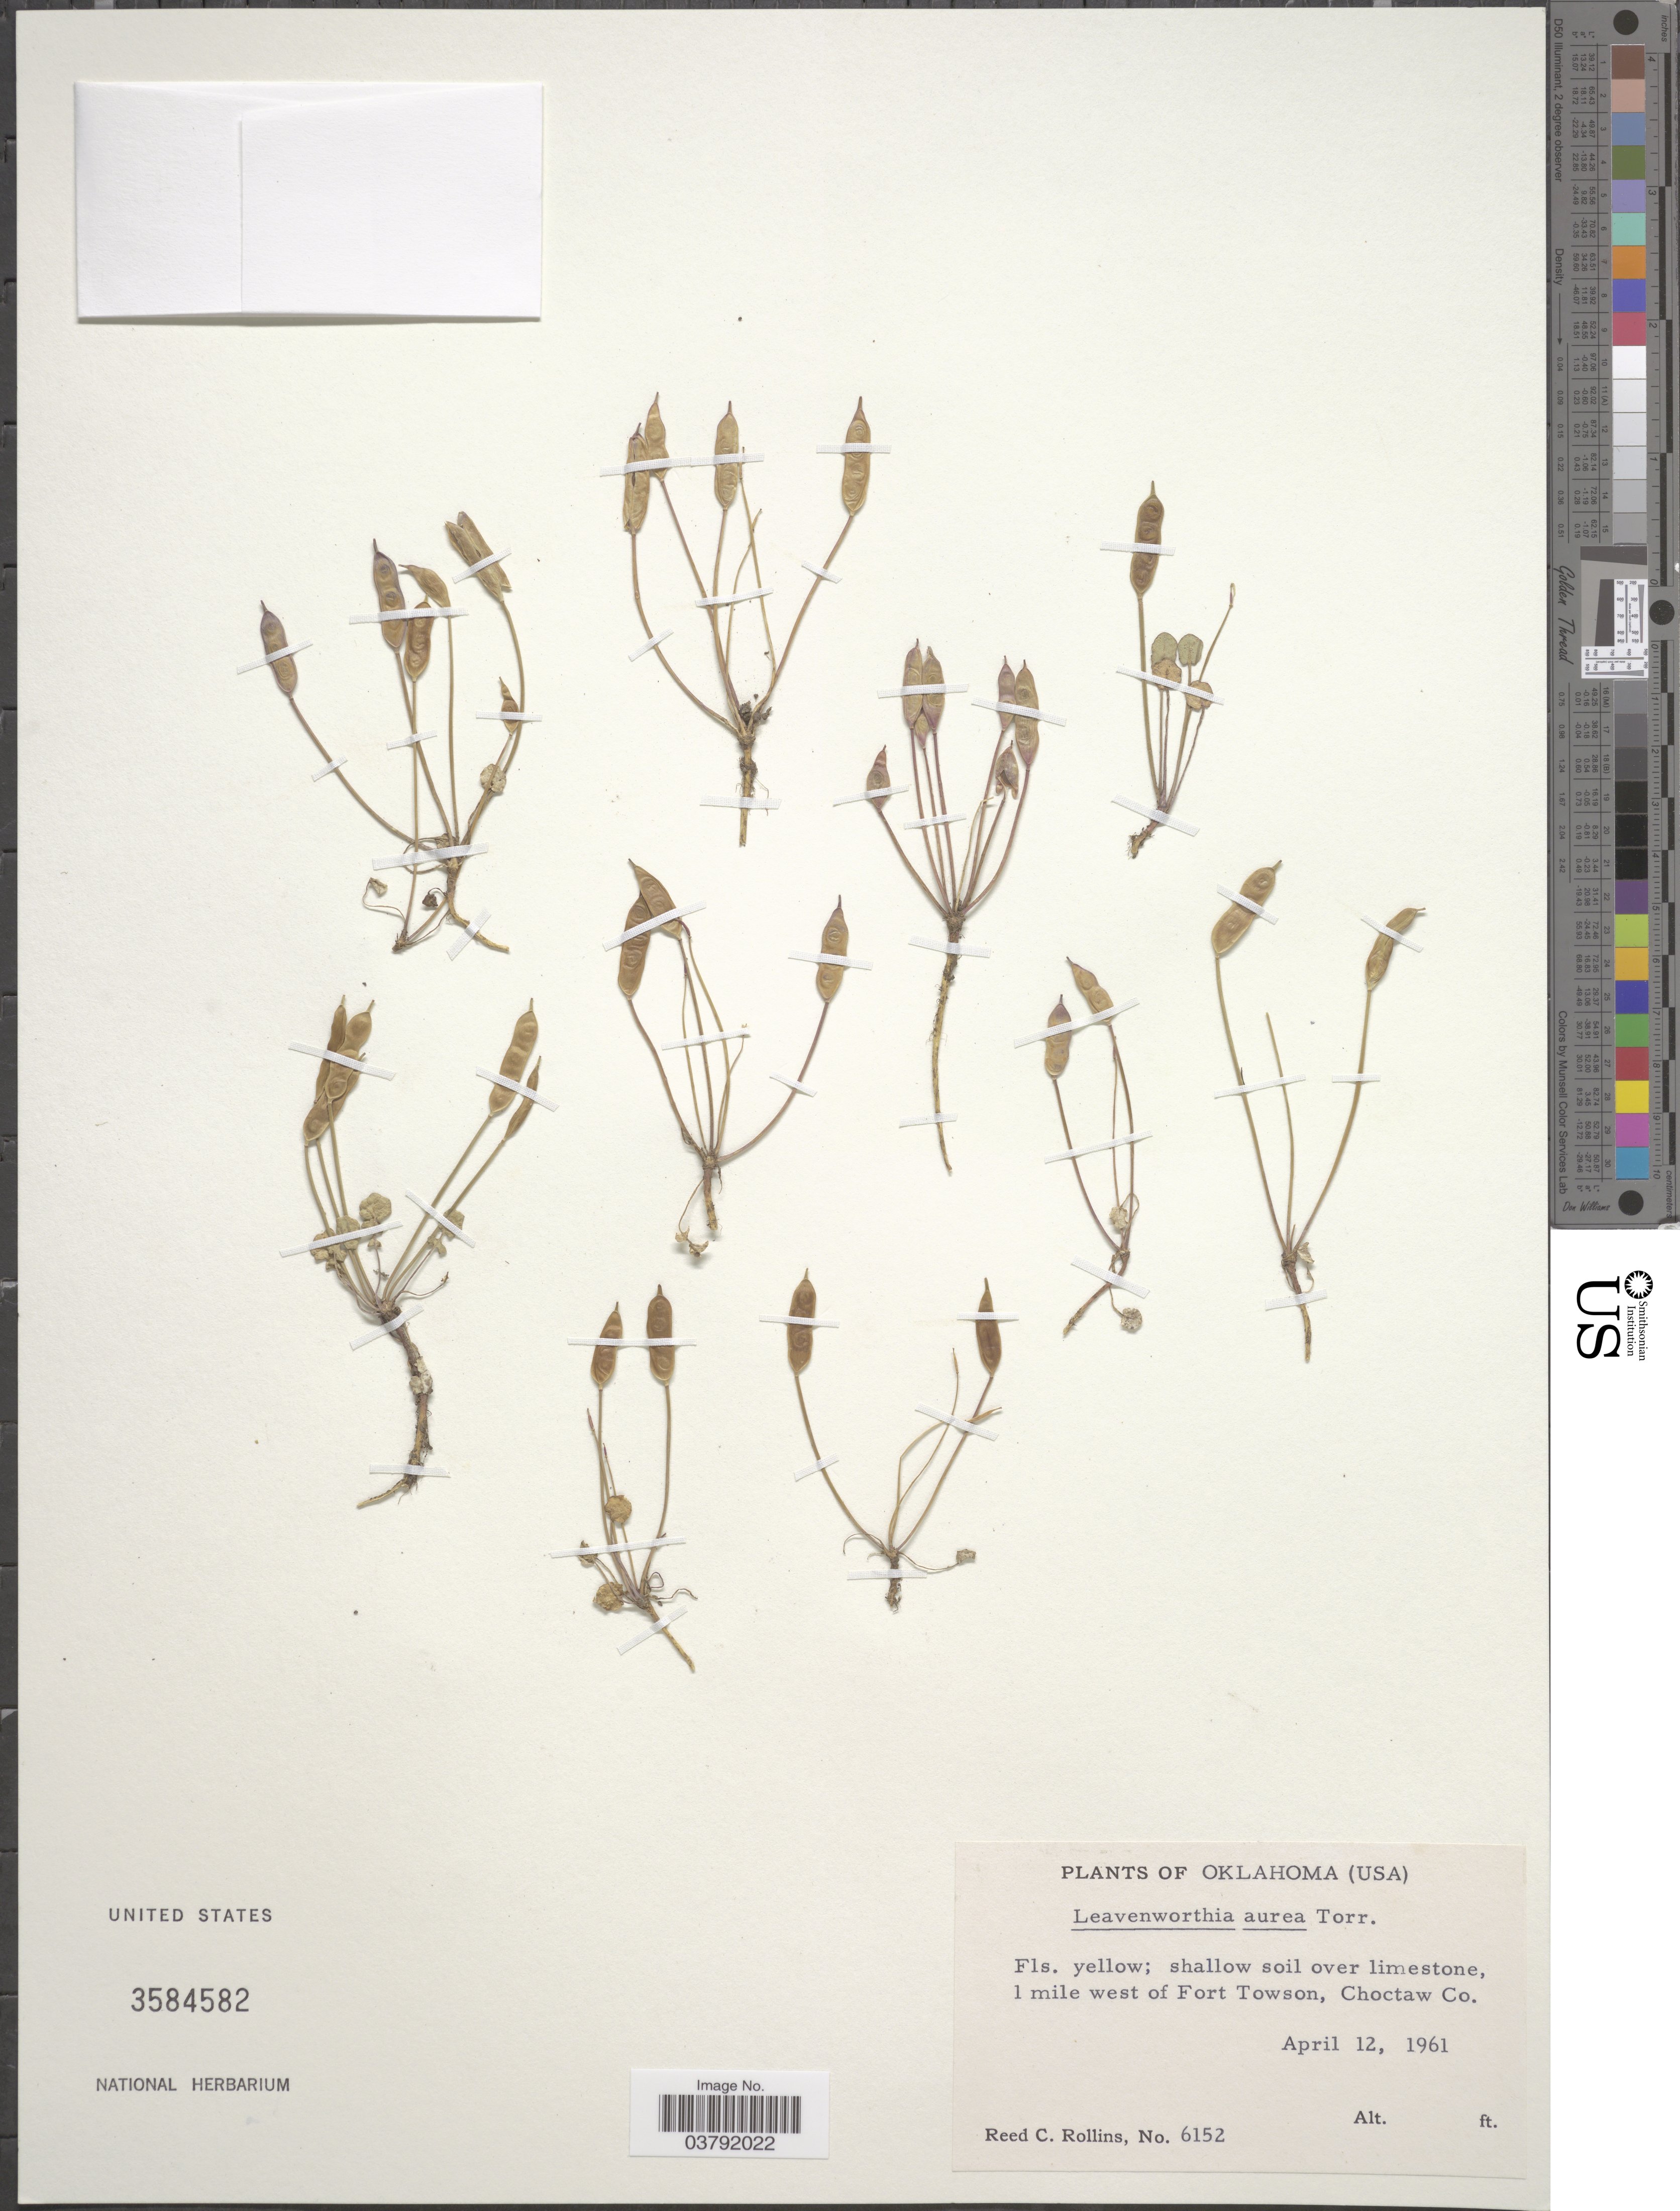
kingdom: Plantae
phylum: Tracheophyta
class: Magnoliopsida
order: Brassicales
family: Brassicaceae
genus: Leavenworthia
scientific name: Leavenworthia aurea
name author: Torr.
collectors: R. C. Rollins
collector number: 6152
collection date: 1961-04-12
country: United States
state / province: Oklahoma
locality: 1 mile west of Fort Towson, Choctaw Co.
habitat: shallow soil over limestone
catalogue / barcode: US 3584582